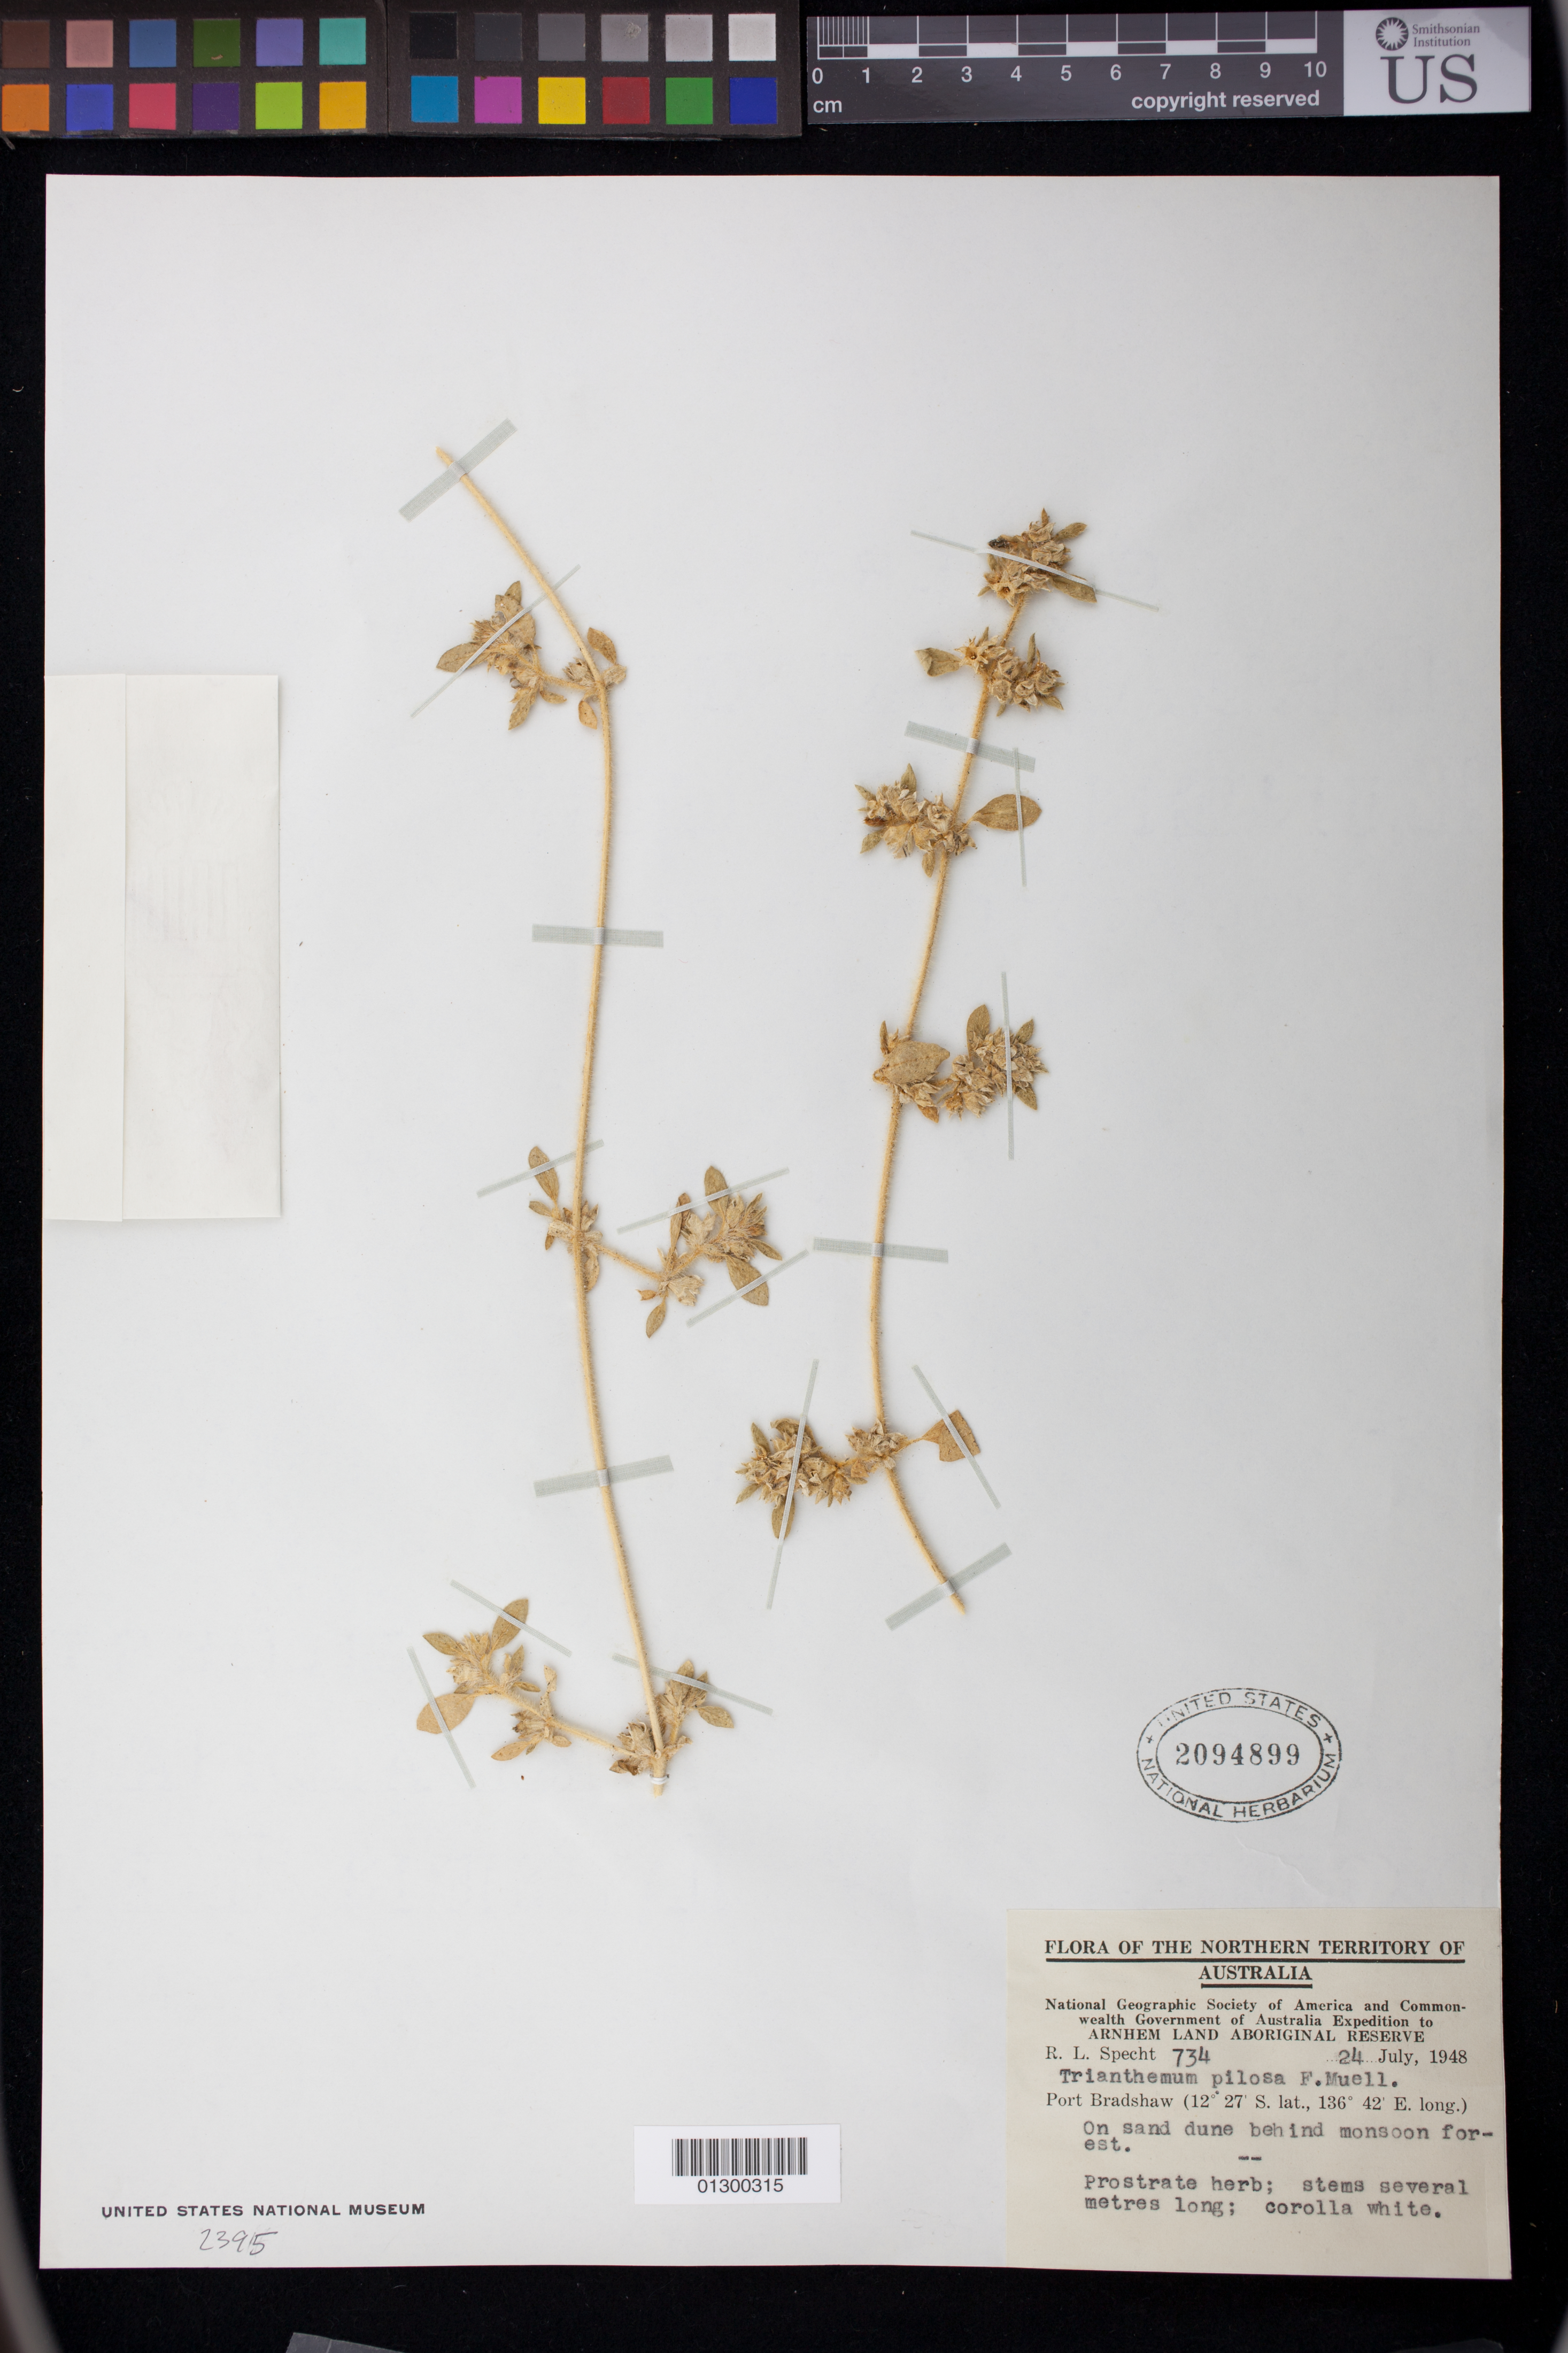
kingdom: Plantae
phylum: Tracheophyta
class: Magnoliopsida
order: Caryophyllales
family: Aizoaceae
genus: Trianthema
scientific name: Trianthema pilosum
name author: F. Muell.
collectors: R. L. Specht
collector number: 734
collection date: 1948-07-24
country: Australia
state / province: Northern Territory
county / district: East Arnhem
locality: Port Bradshaw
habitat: On sand dune behind monsoon forest.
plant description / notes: Prostrate herb; stems several metres long; corolla white.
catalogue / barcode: US 2094899